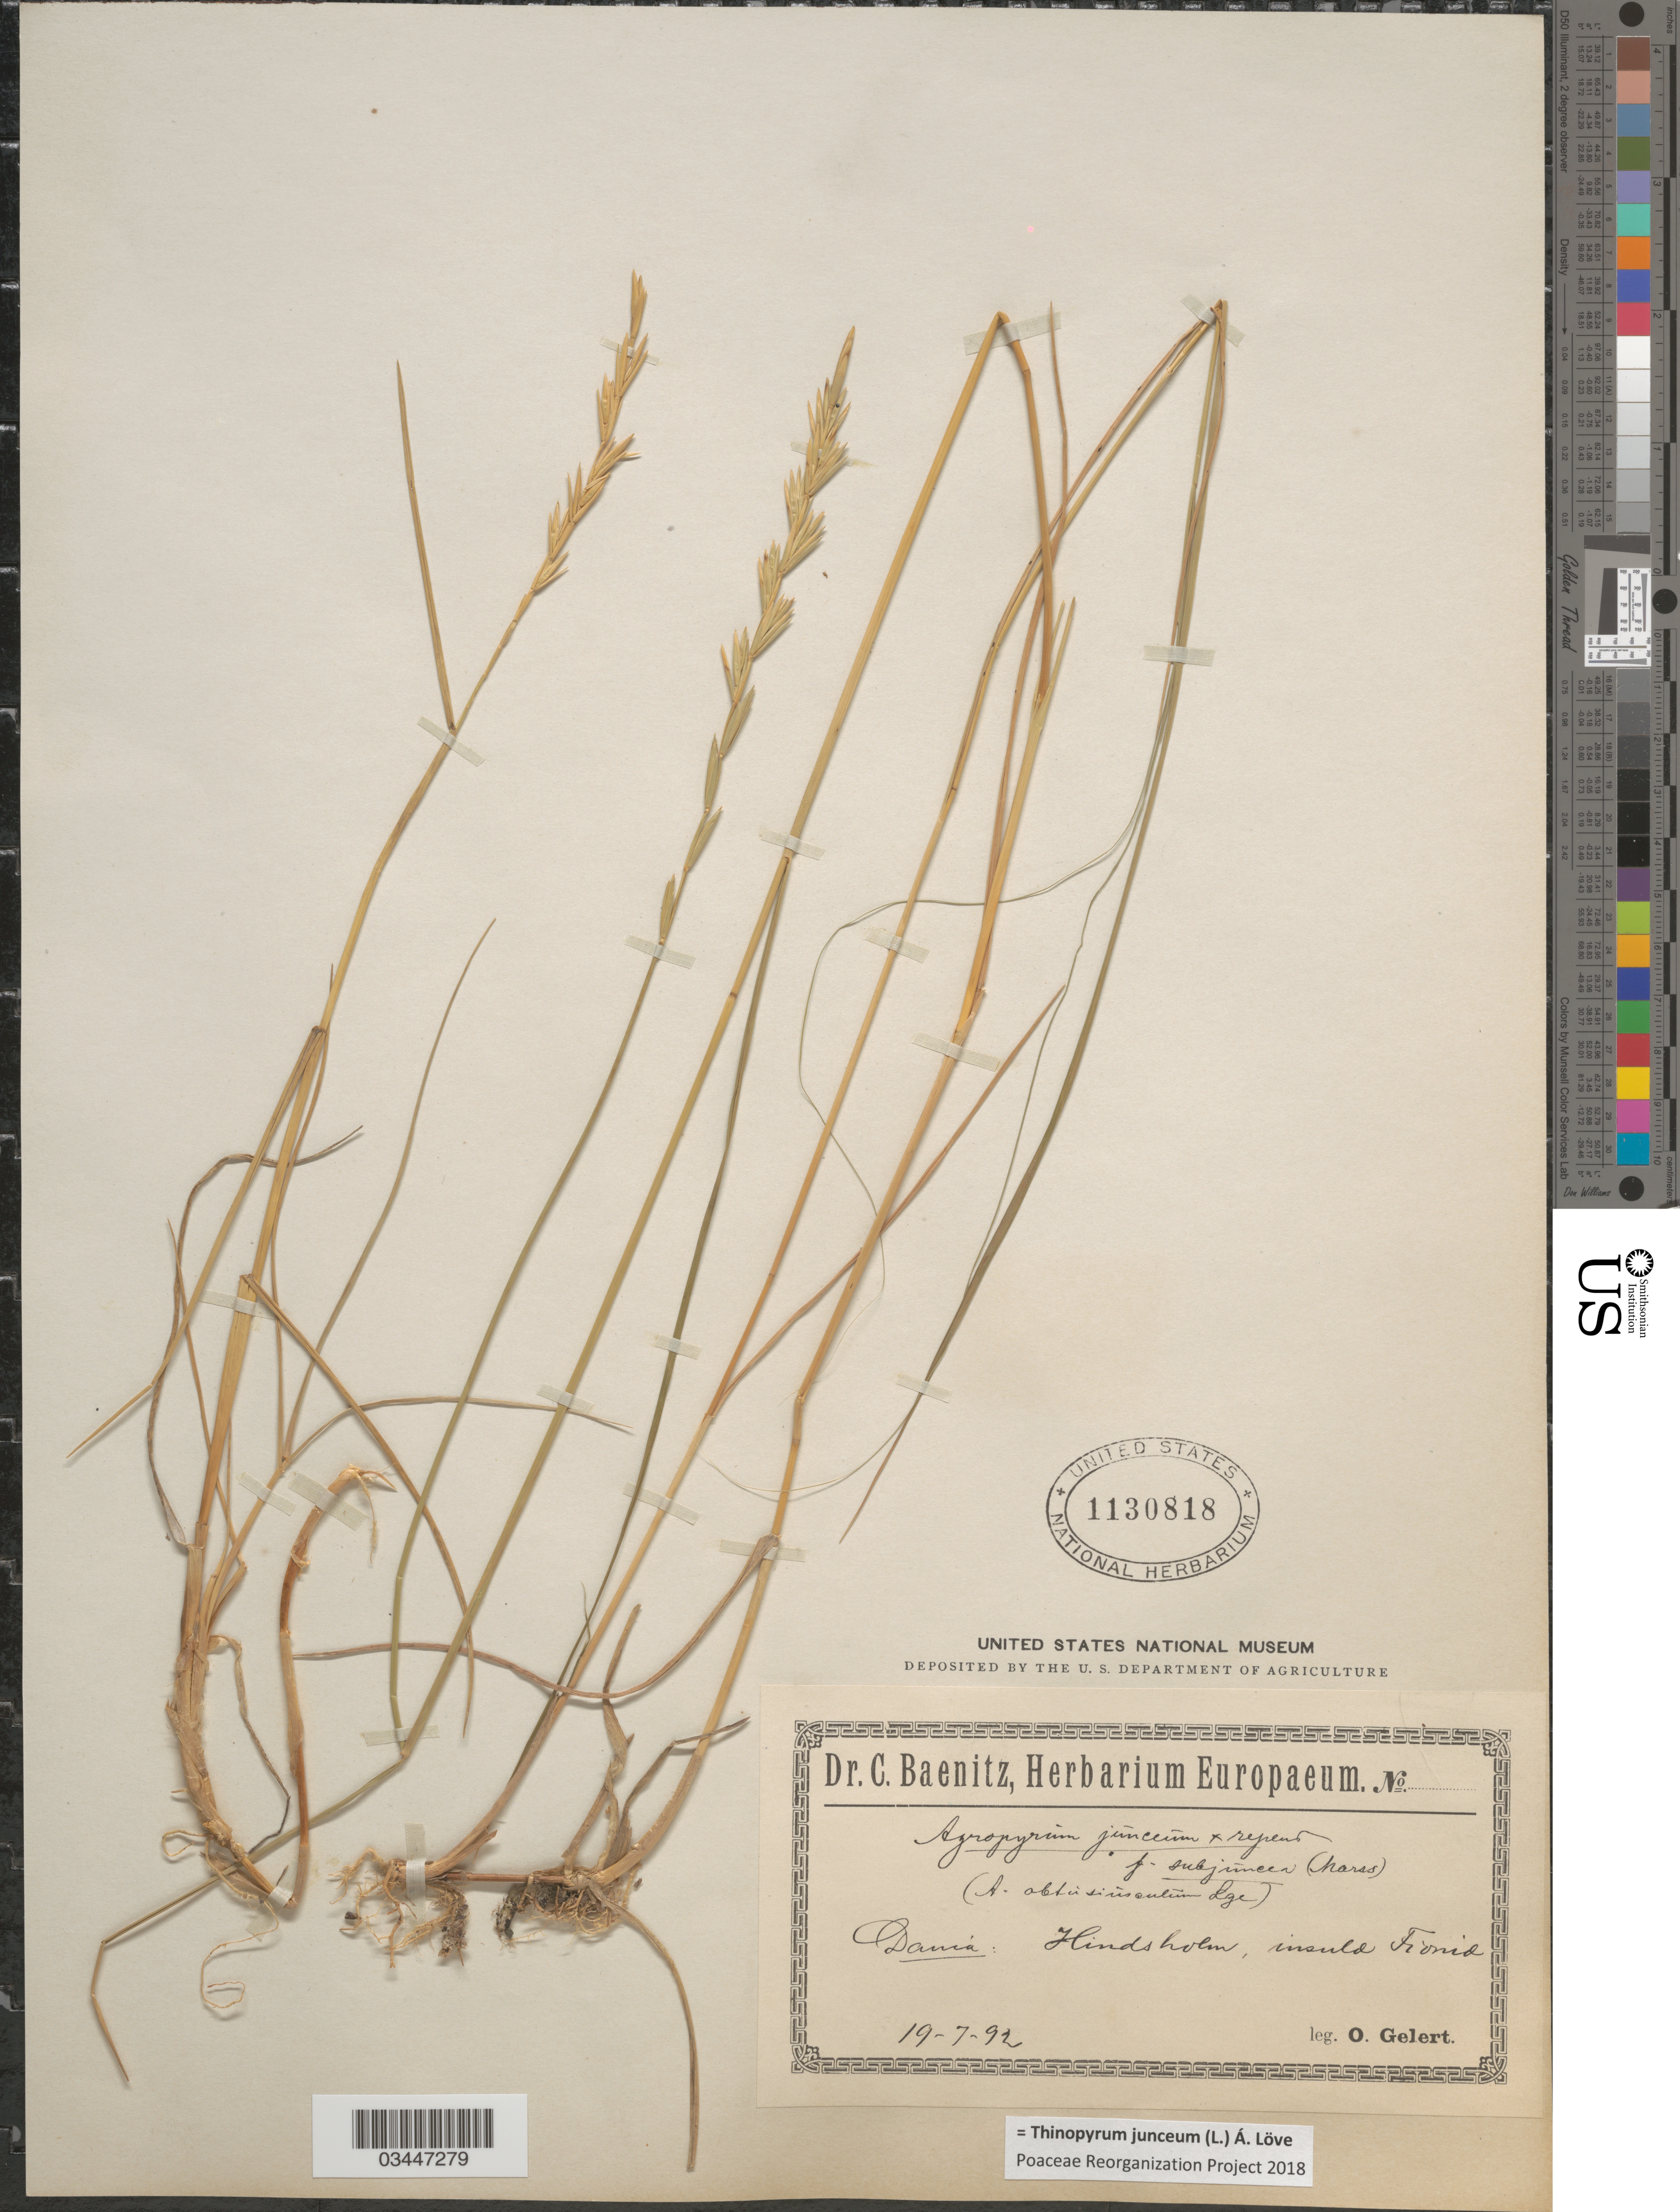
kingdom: Plantae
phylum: Tracheophyta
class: Liliopsida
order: Poales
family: Poaceae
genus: Thinopyrum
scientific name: Thinopyrum junceum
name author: (L.) Á. Löve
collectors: O. Gelert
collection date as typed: Transcribed d/m/y: 19/7/92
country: Denmark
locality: Dania: Hindsholm, insula Fionia.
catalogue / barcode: US 1130818